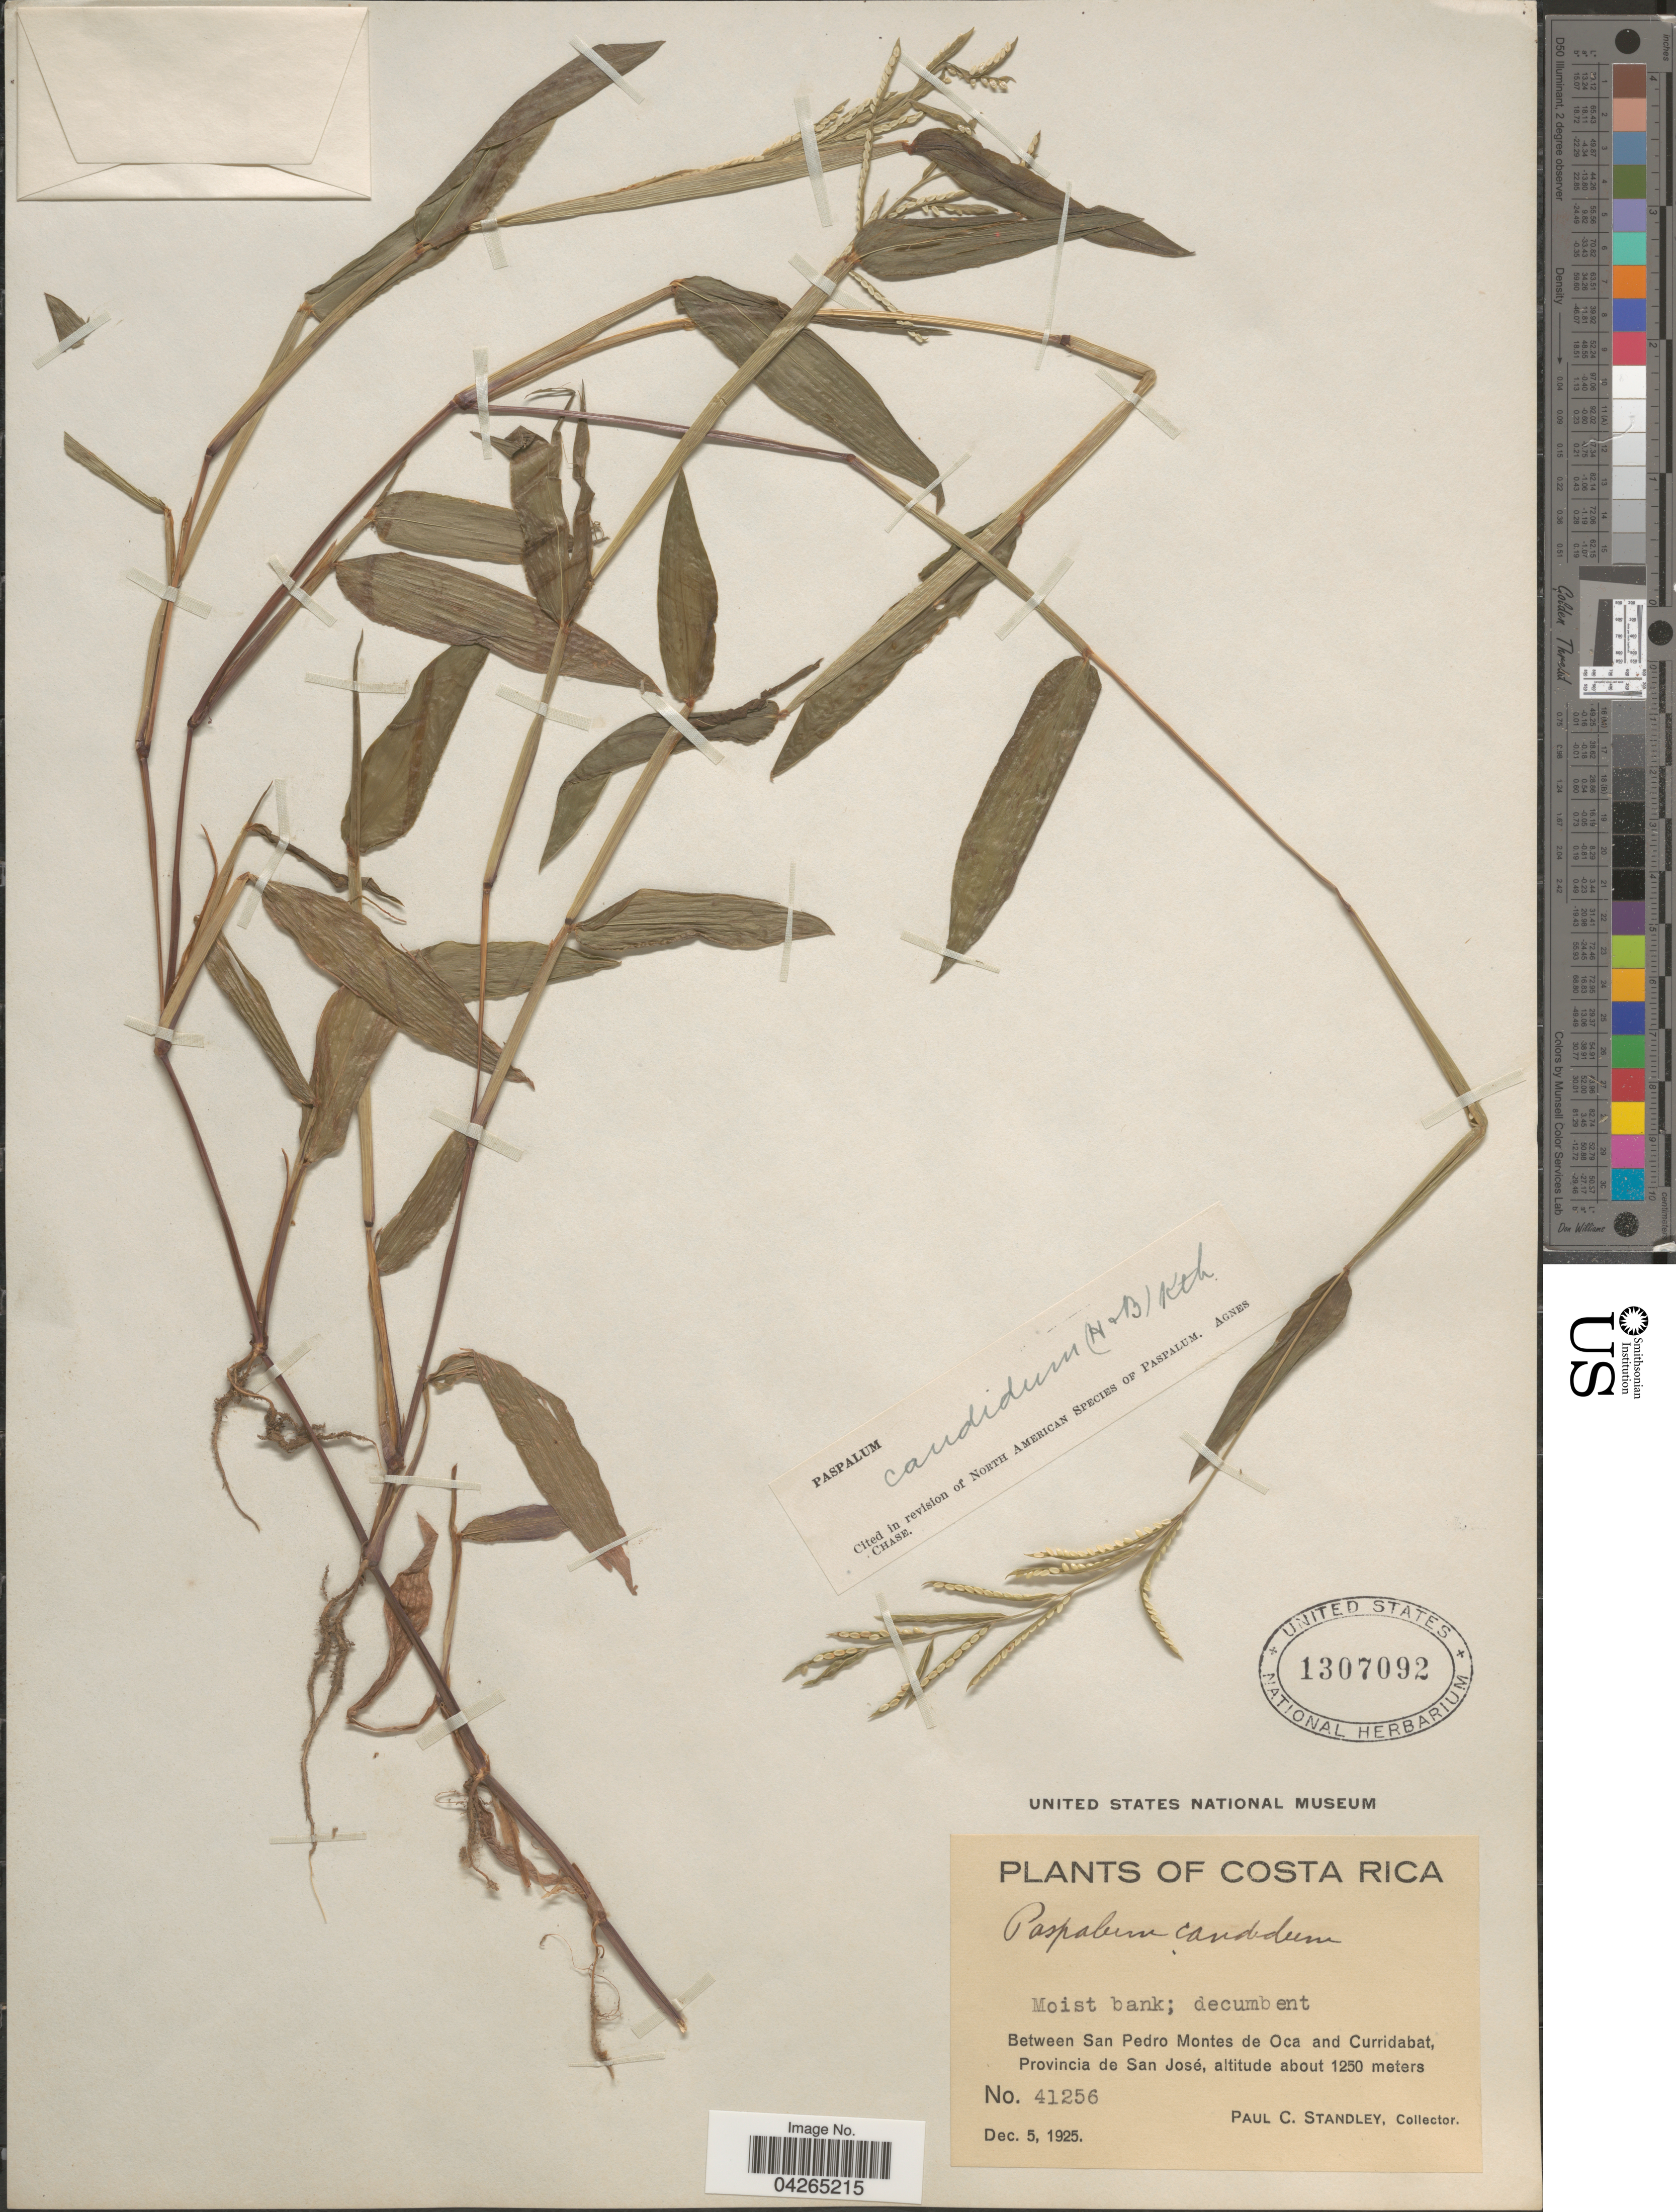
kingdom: Plantae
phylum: Tracheophyta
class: Liliopsida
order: Poales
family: Poaceae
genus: Paspalum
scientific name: Paspalum candidum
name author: (Humb. & Bonpl. ex Fleugge) Kunth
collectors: P. C. Standley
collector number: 41256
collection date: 1925-12-05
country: Costa Rica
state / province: San José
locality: Between San Pedro Montes de Oca and Curridabat.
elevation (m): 1250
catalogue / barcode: US 1307092